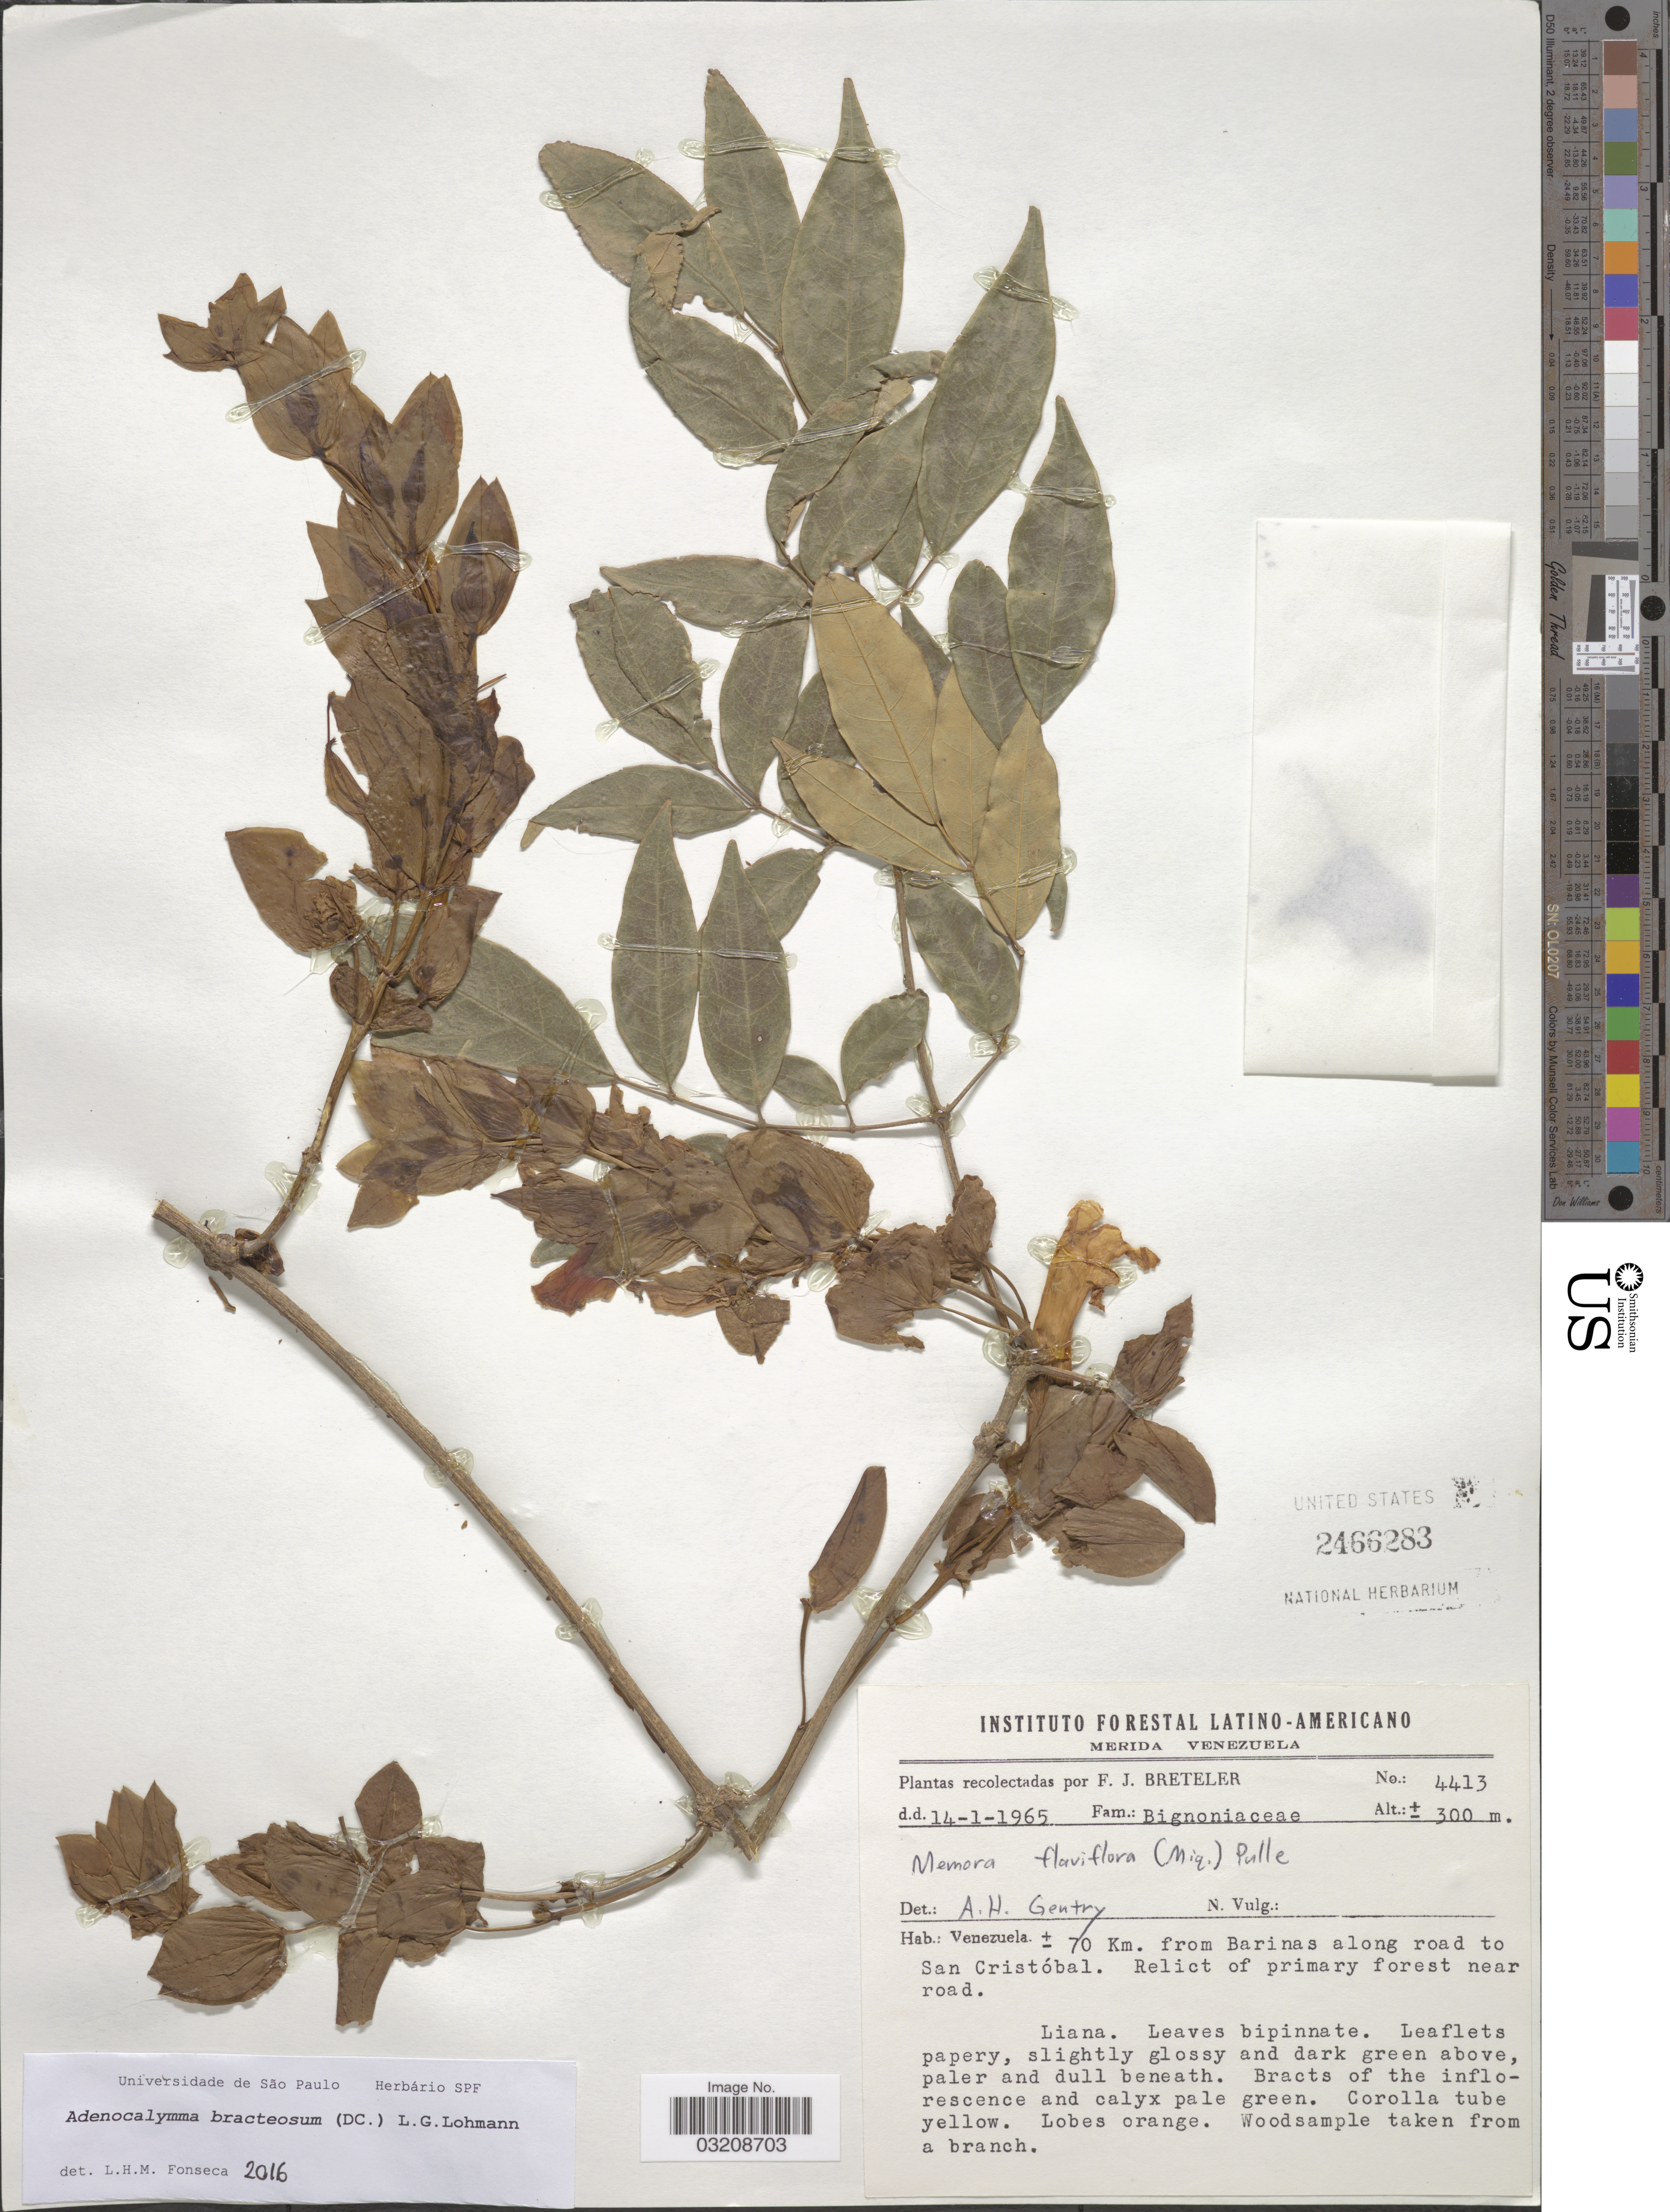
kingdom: Plantae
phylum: Tracheophyta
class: Magnoliopsida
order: Lamiales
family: Bignoniaceae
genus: Adenocalymma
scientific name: Adenocalymma bracteosum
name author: (DC.) L.G. Lohmann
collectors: F. J. Breteler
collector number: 4413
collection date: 1965-01-14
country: Venezuela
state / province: Barinas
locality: ± 70 Km. from Barinas along road to San Cristóbal.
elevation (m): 300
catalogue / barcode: US 2466283